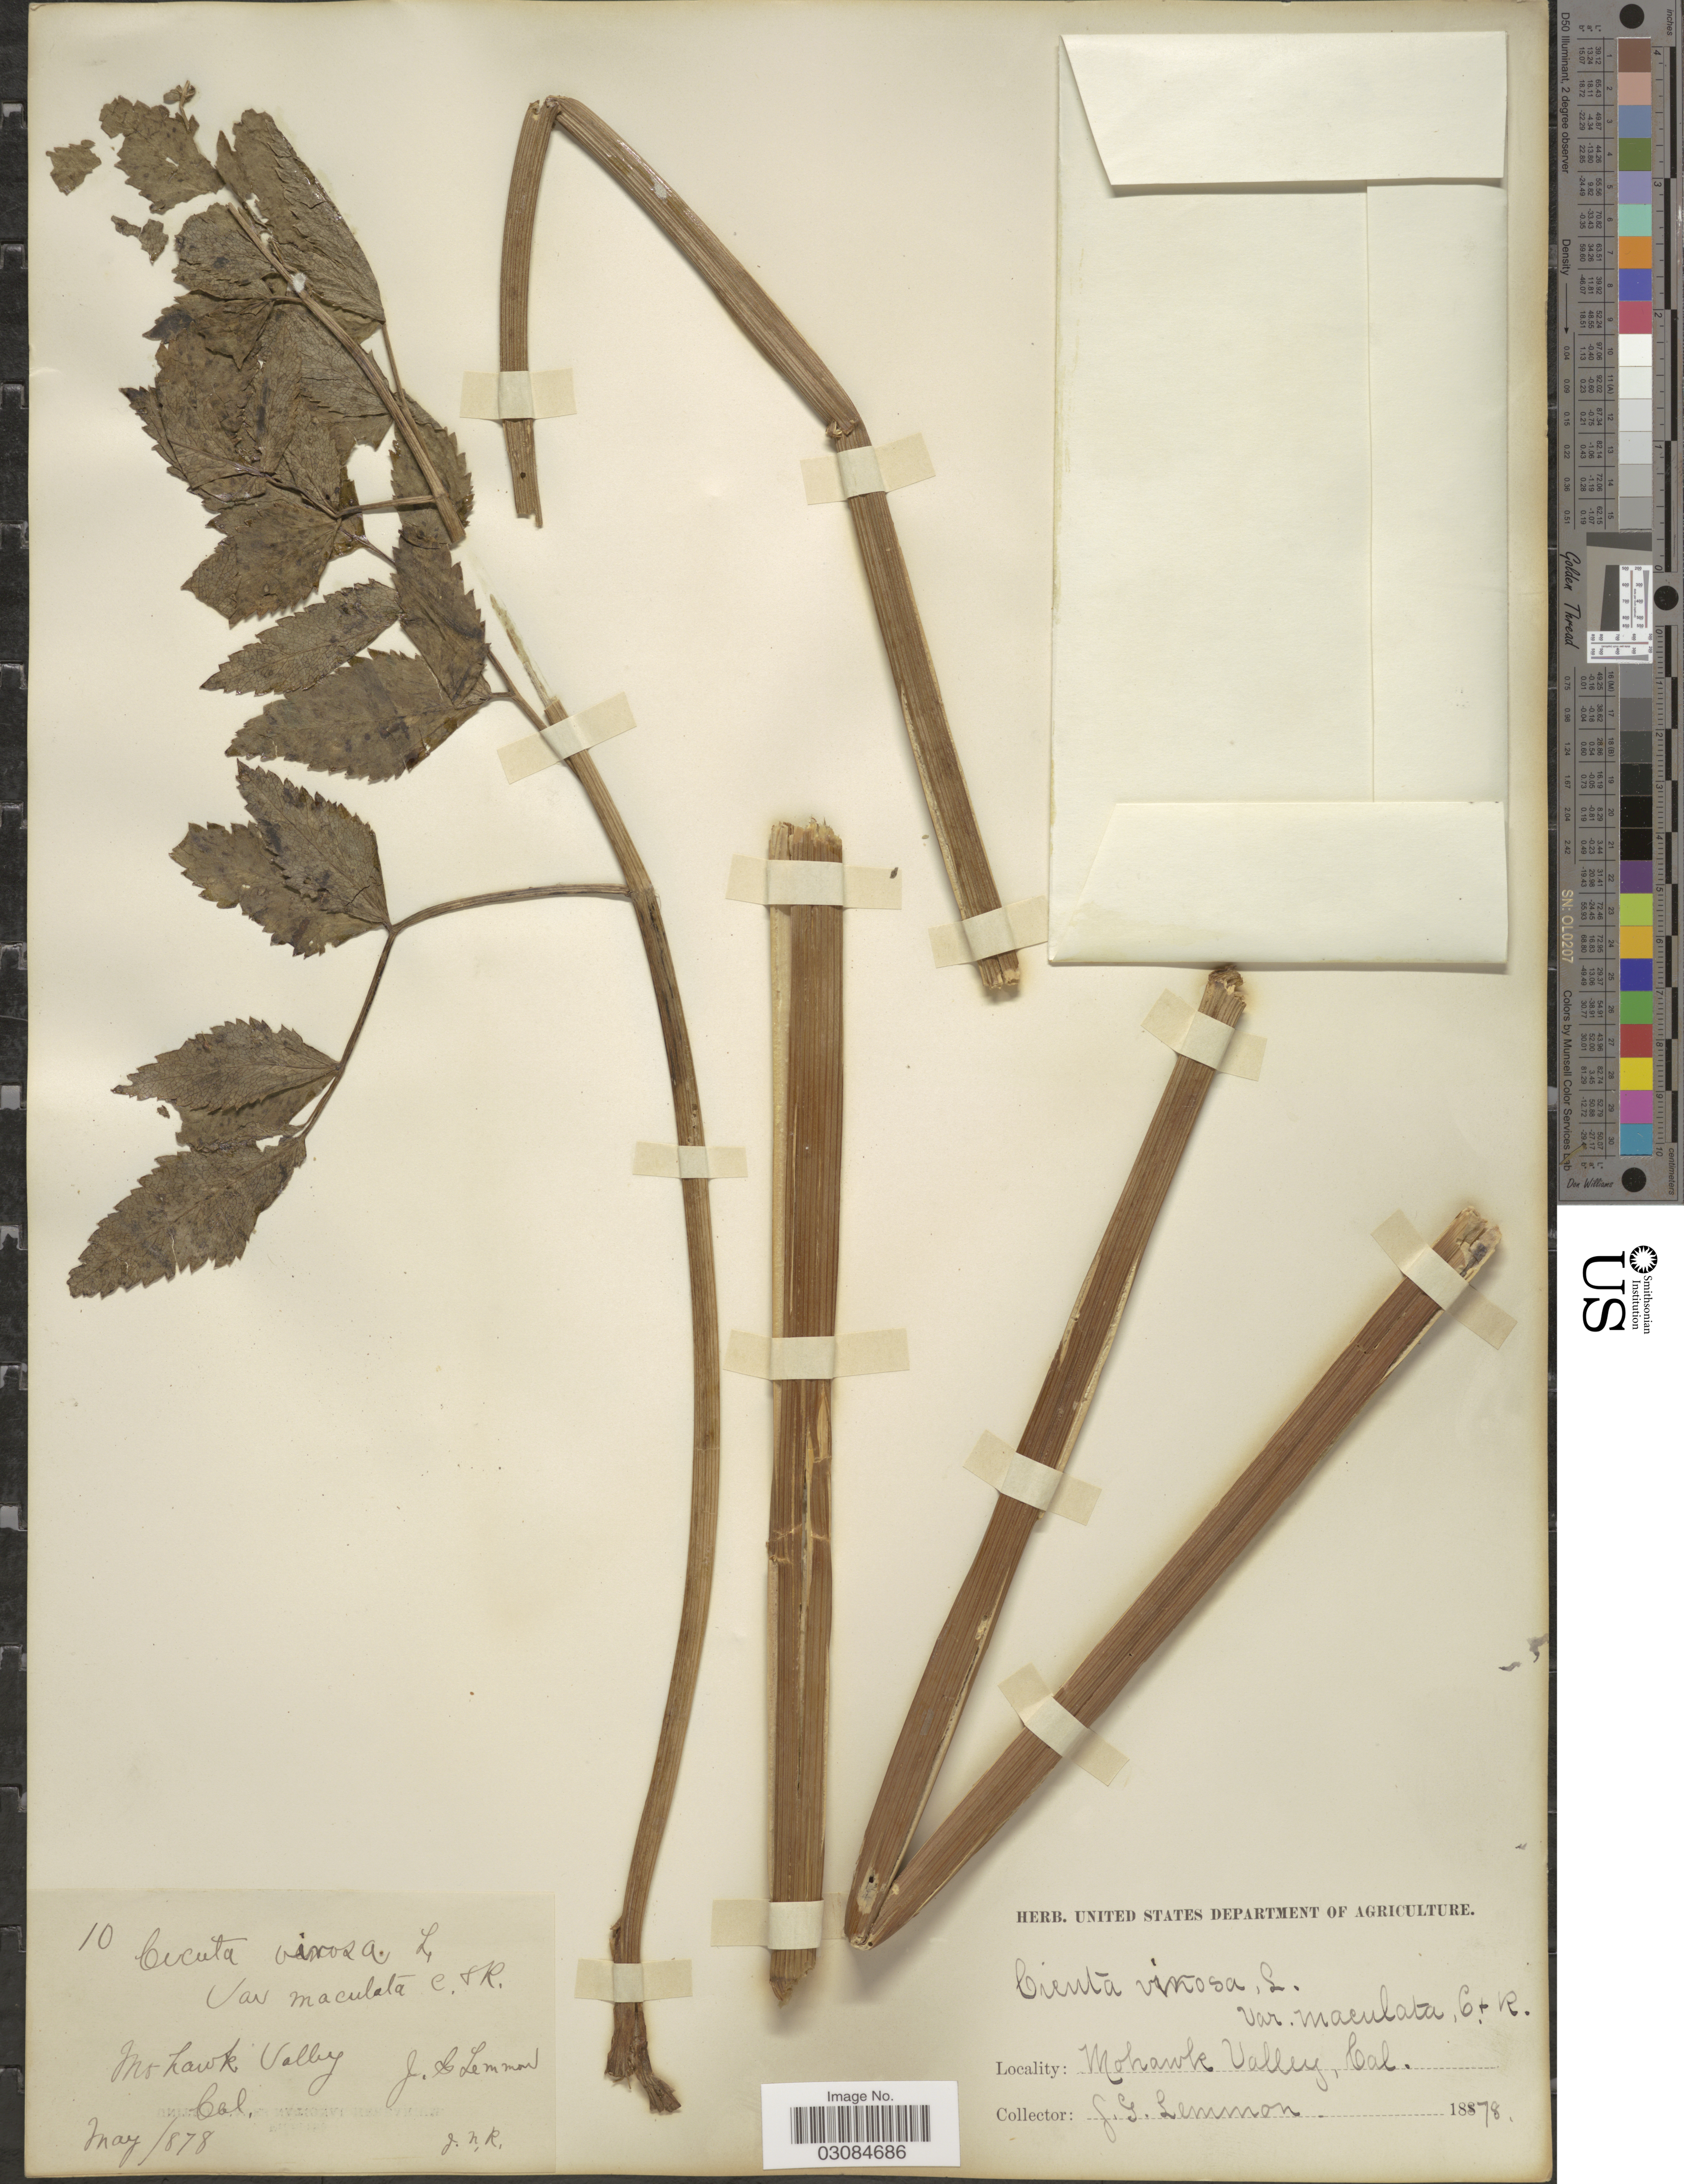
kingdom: Plantae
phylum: Tracheophyta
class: Magnoliopsida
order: Apiales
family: Apiaceae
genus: Cicuta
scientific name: Cicuta occidentalis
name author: Greene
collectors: J. Lemmon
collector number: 10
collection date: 1878-05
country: United States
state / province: California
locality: Mohawk Valley.